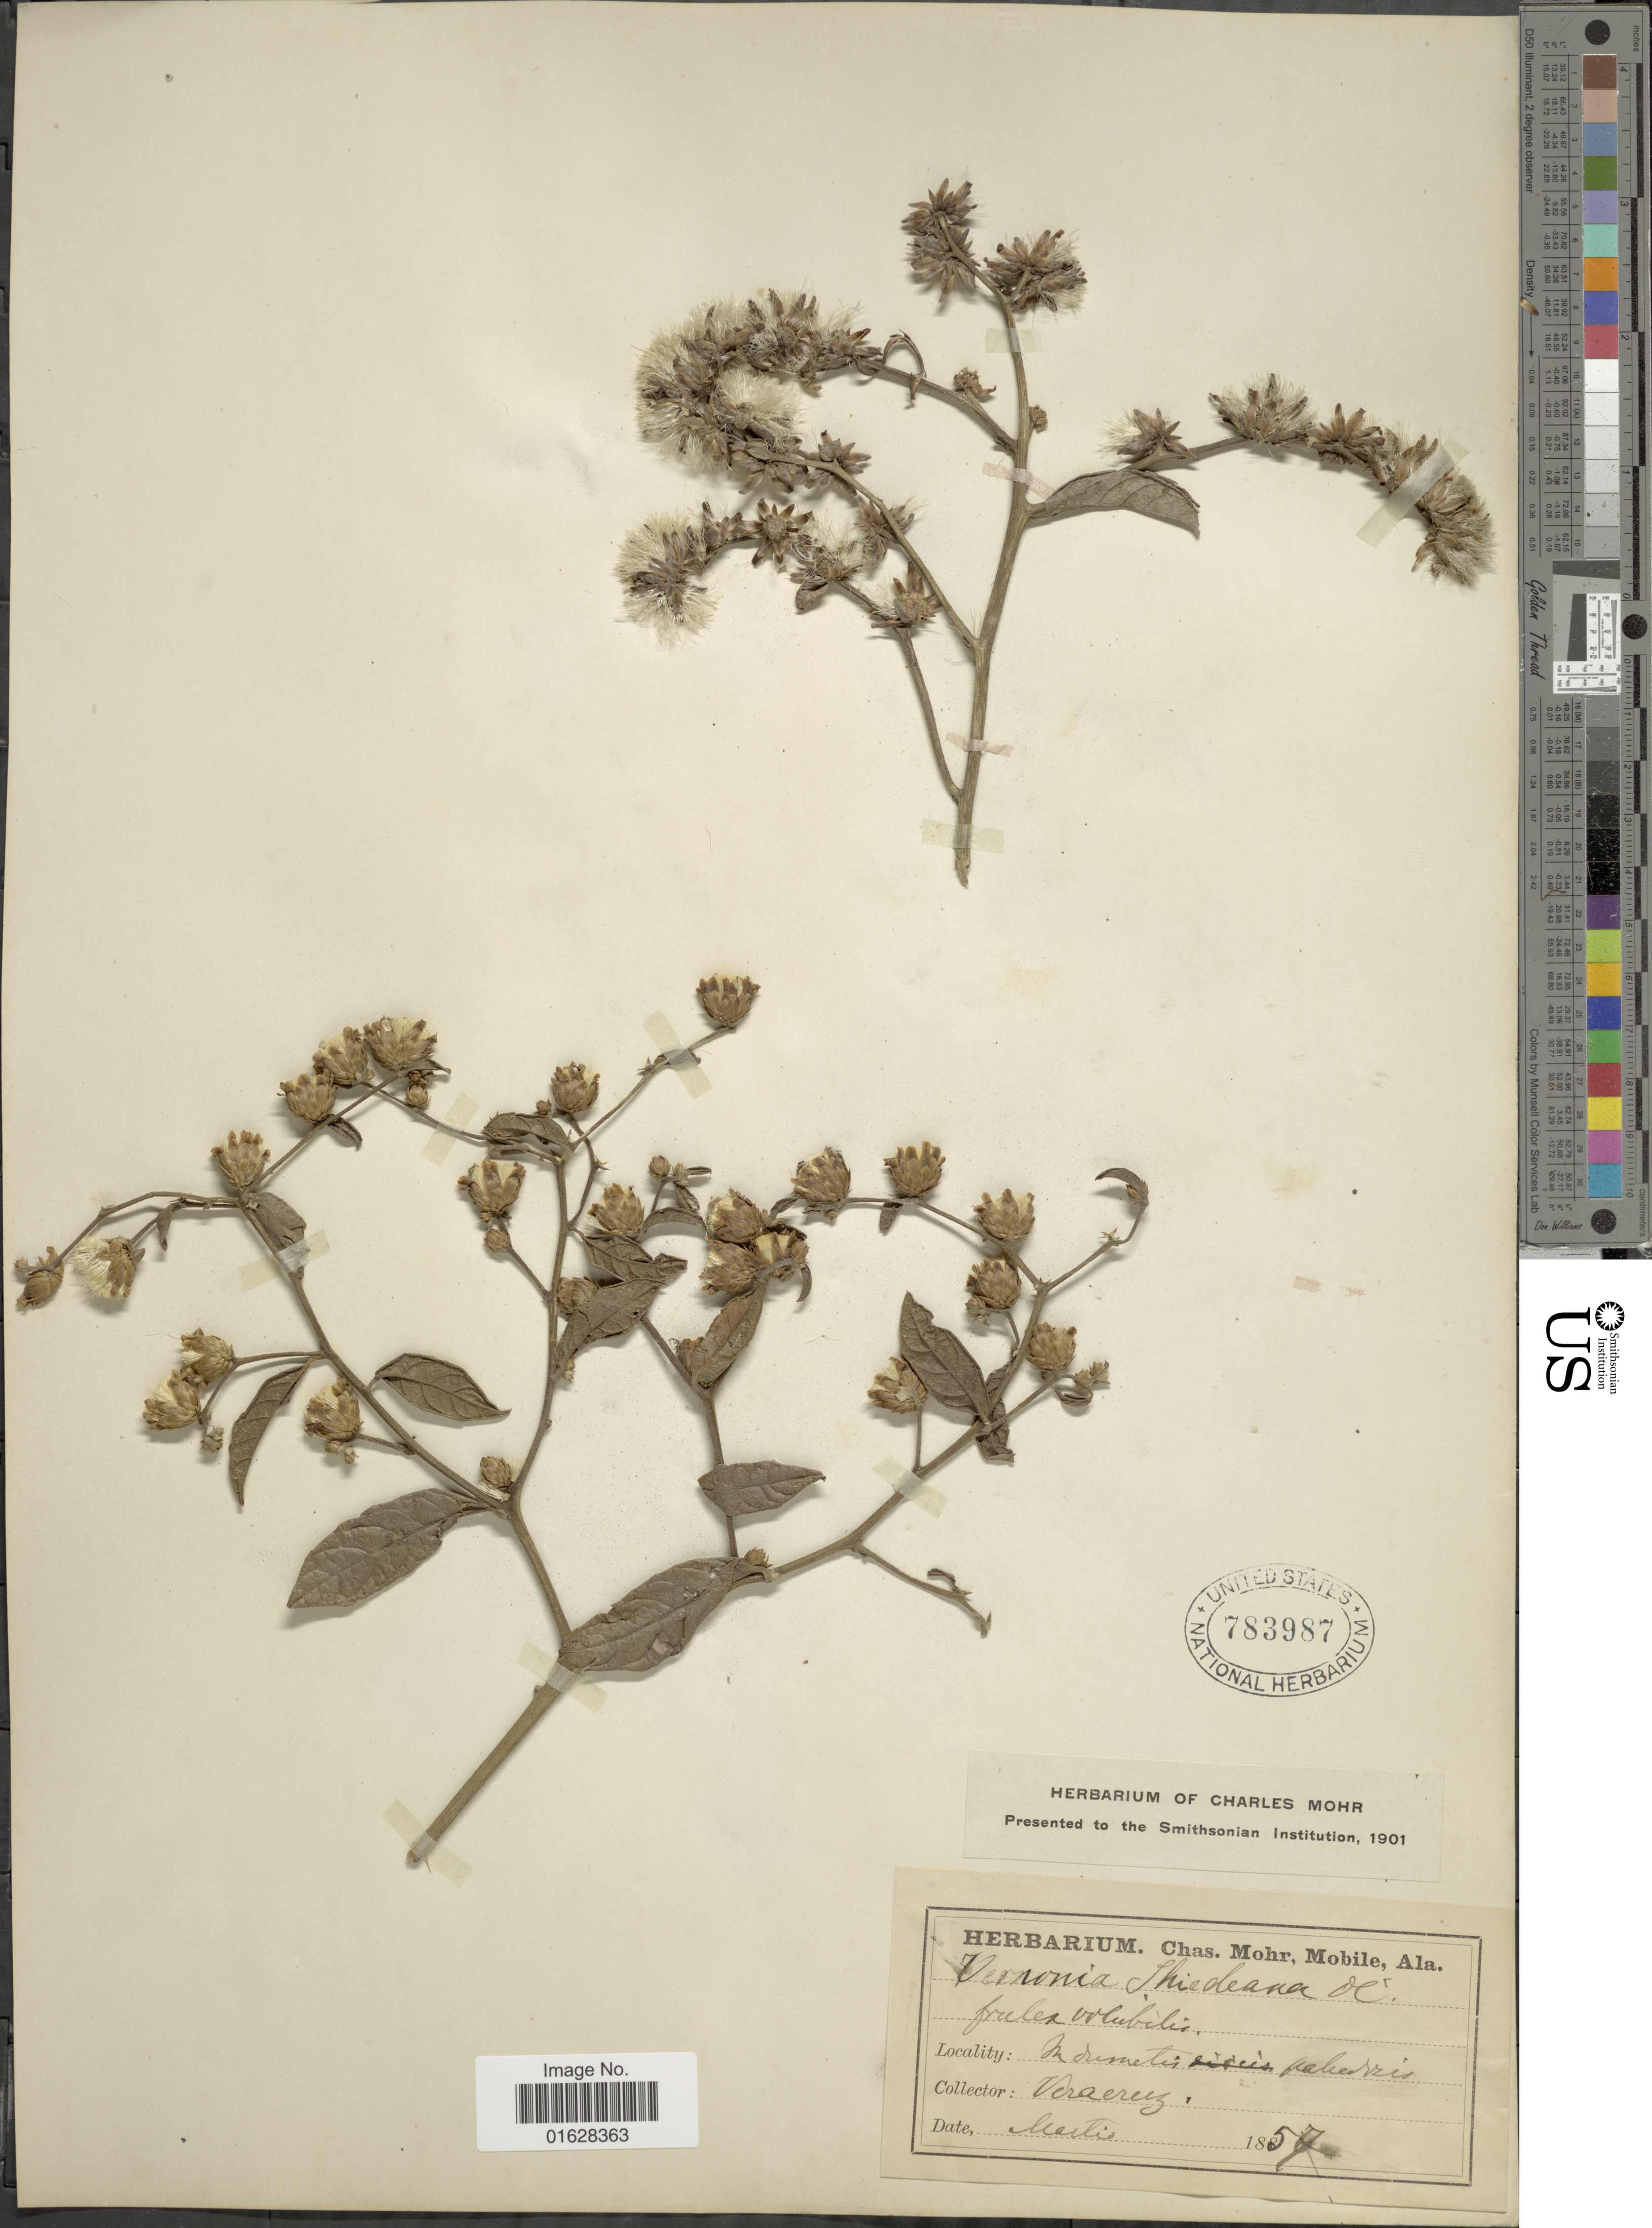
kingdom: Plantae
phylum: Tracheophyta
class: Magnoliopsida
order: Asterales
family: Asteraceae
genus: Lepidaploa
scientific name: Lepidaploa tortuosa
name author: (L.) H. Rob.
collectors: ex herb. Charles Mohr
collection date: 1857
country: Mexico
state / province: Veracruz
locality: In dumetis paludosis, Veracruz.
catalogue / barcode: US 783987